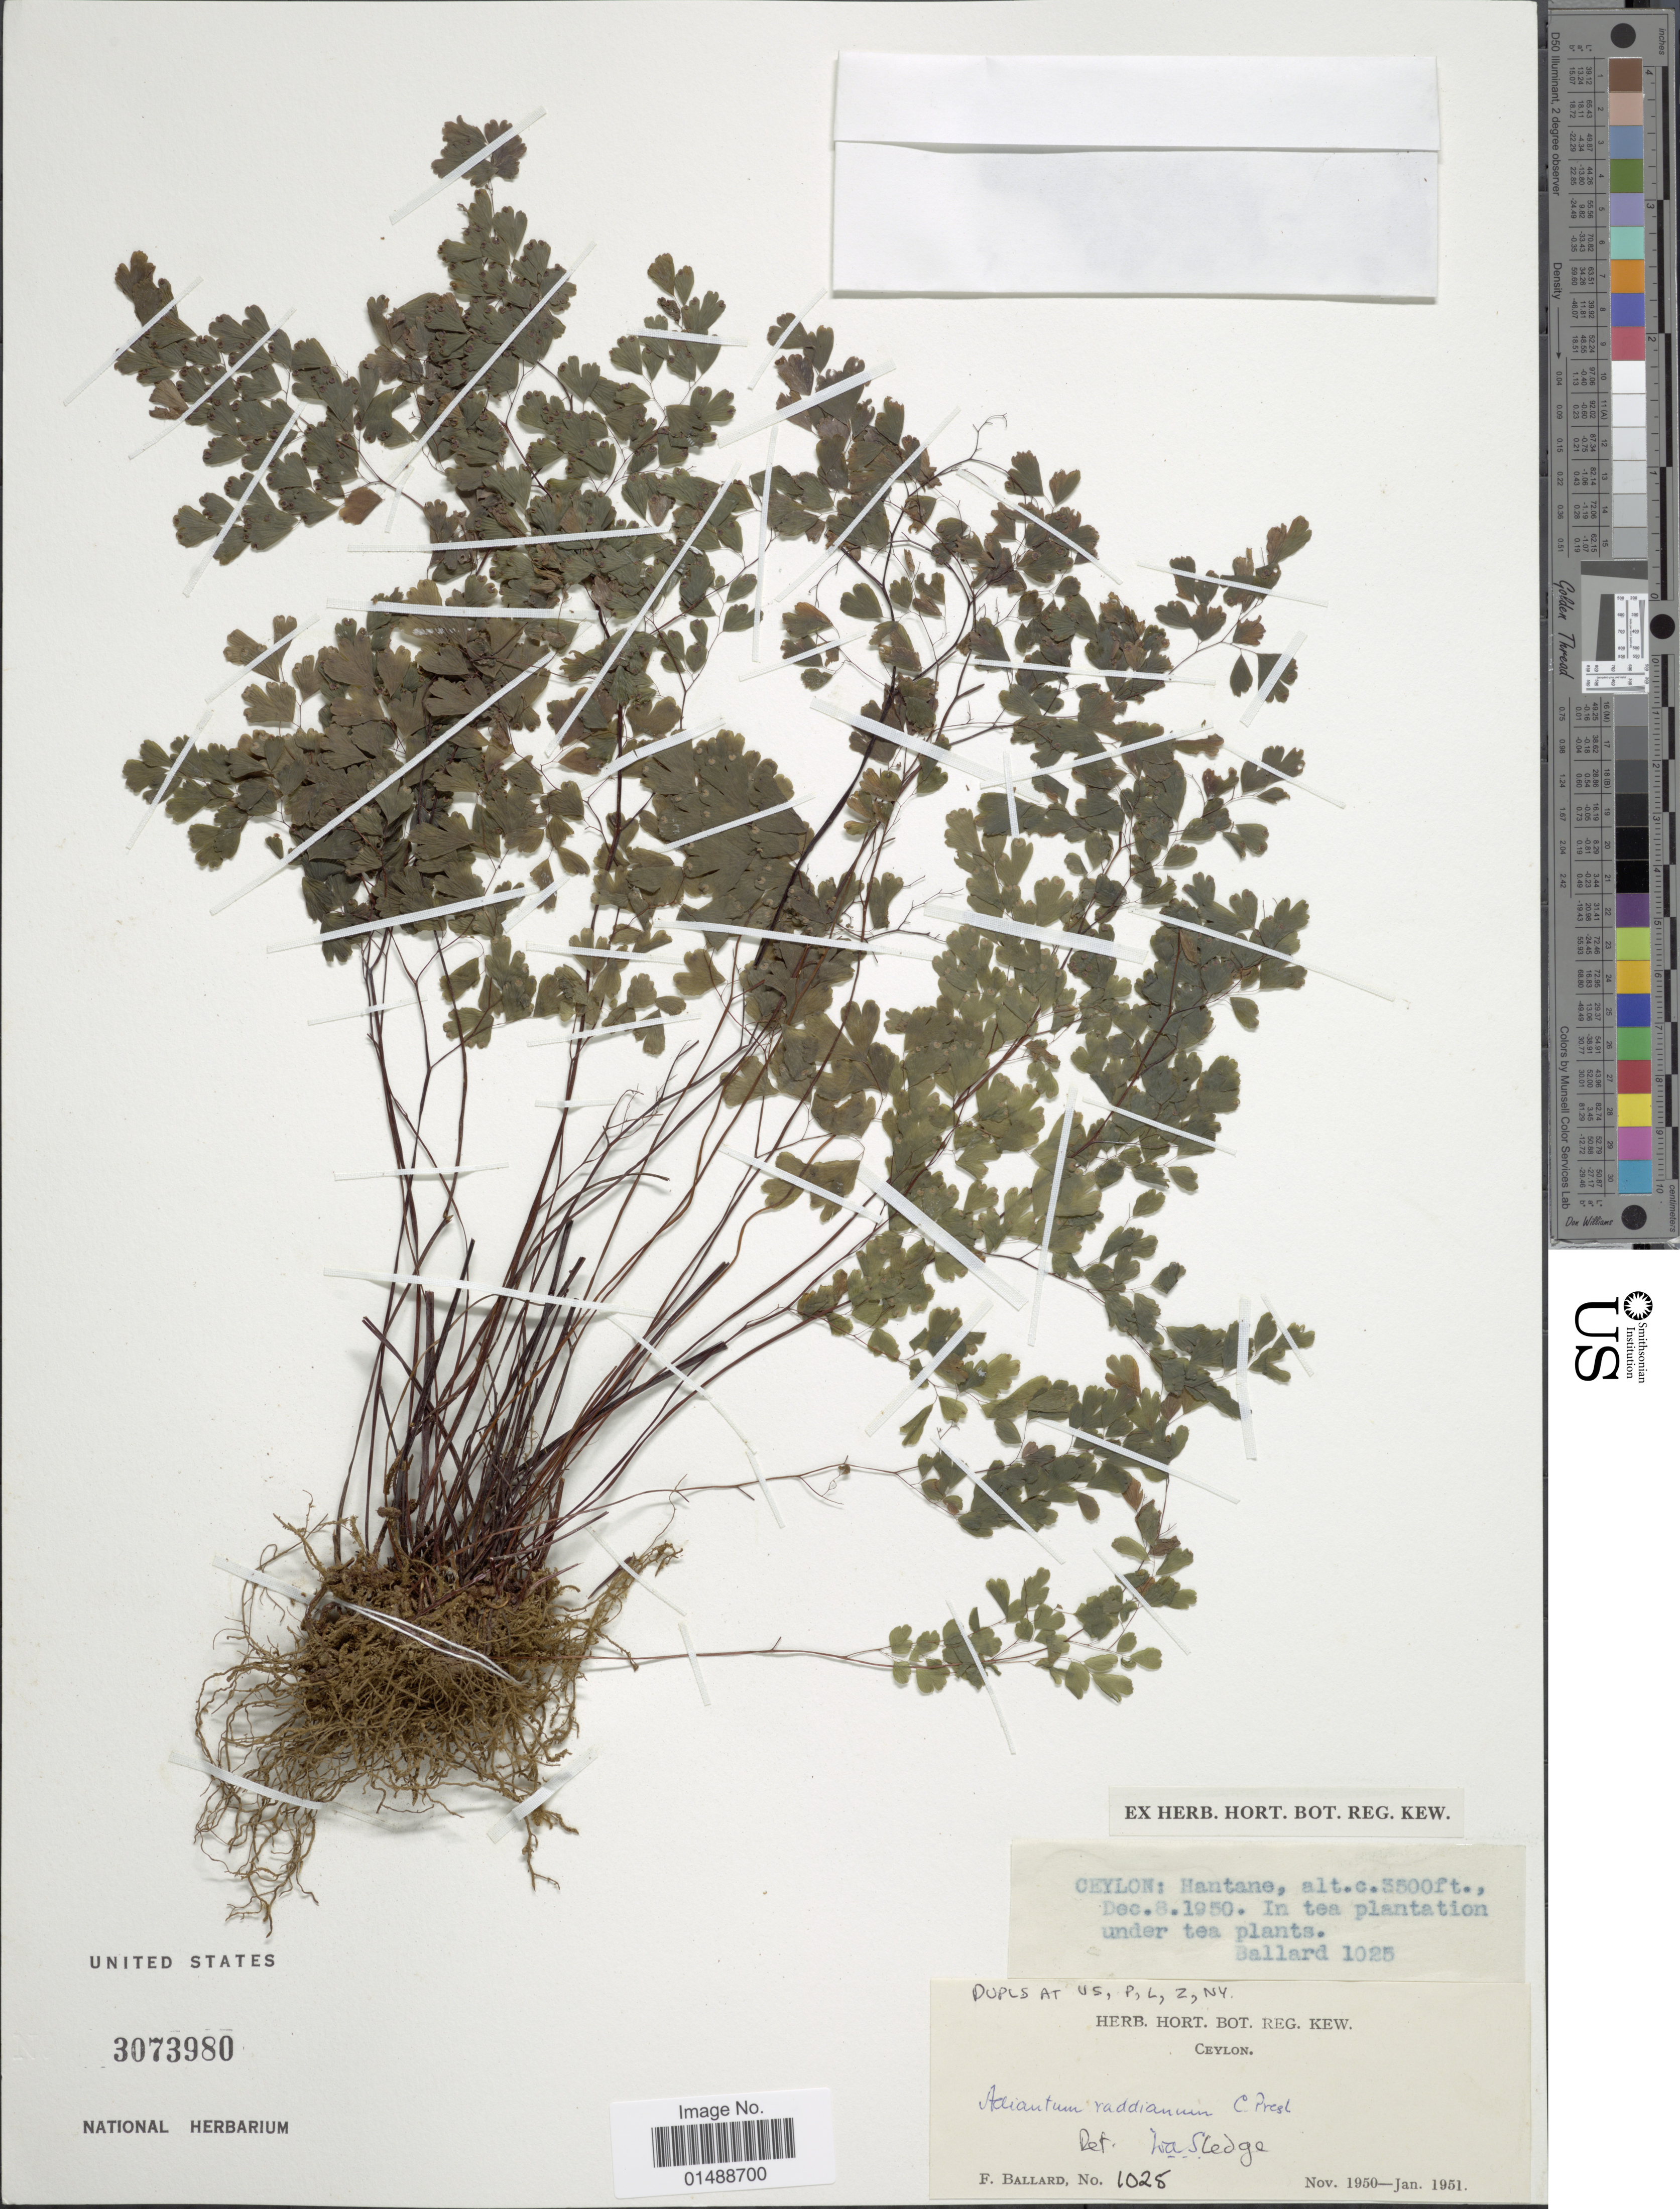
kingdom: Plantae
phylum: Tracheophyta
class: Polypodiopsida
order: Polypodiales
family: Pteridaceae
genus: Adiantum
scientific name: Adiantum raddianum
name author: C. Presl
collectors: F. Ballard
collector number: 1025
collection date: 1950-12-08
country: Sri Lanka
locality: Ceylon: Hantane, in tea plantation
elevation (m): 1067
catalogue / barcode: US 3073980